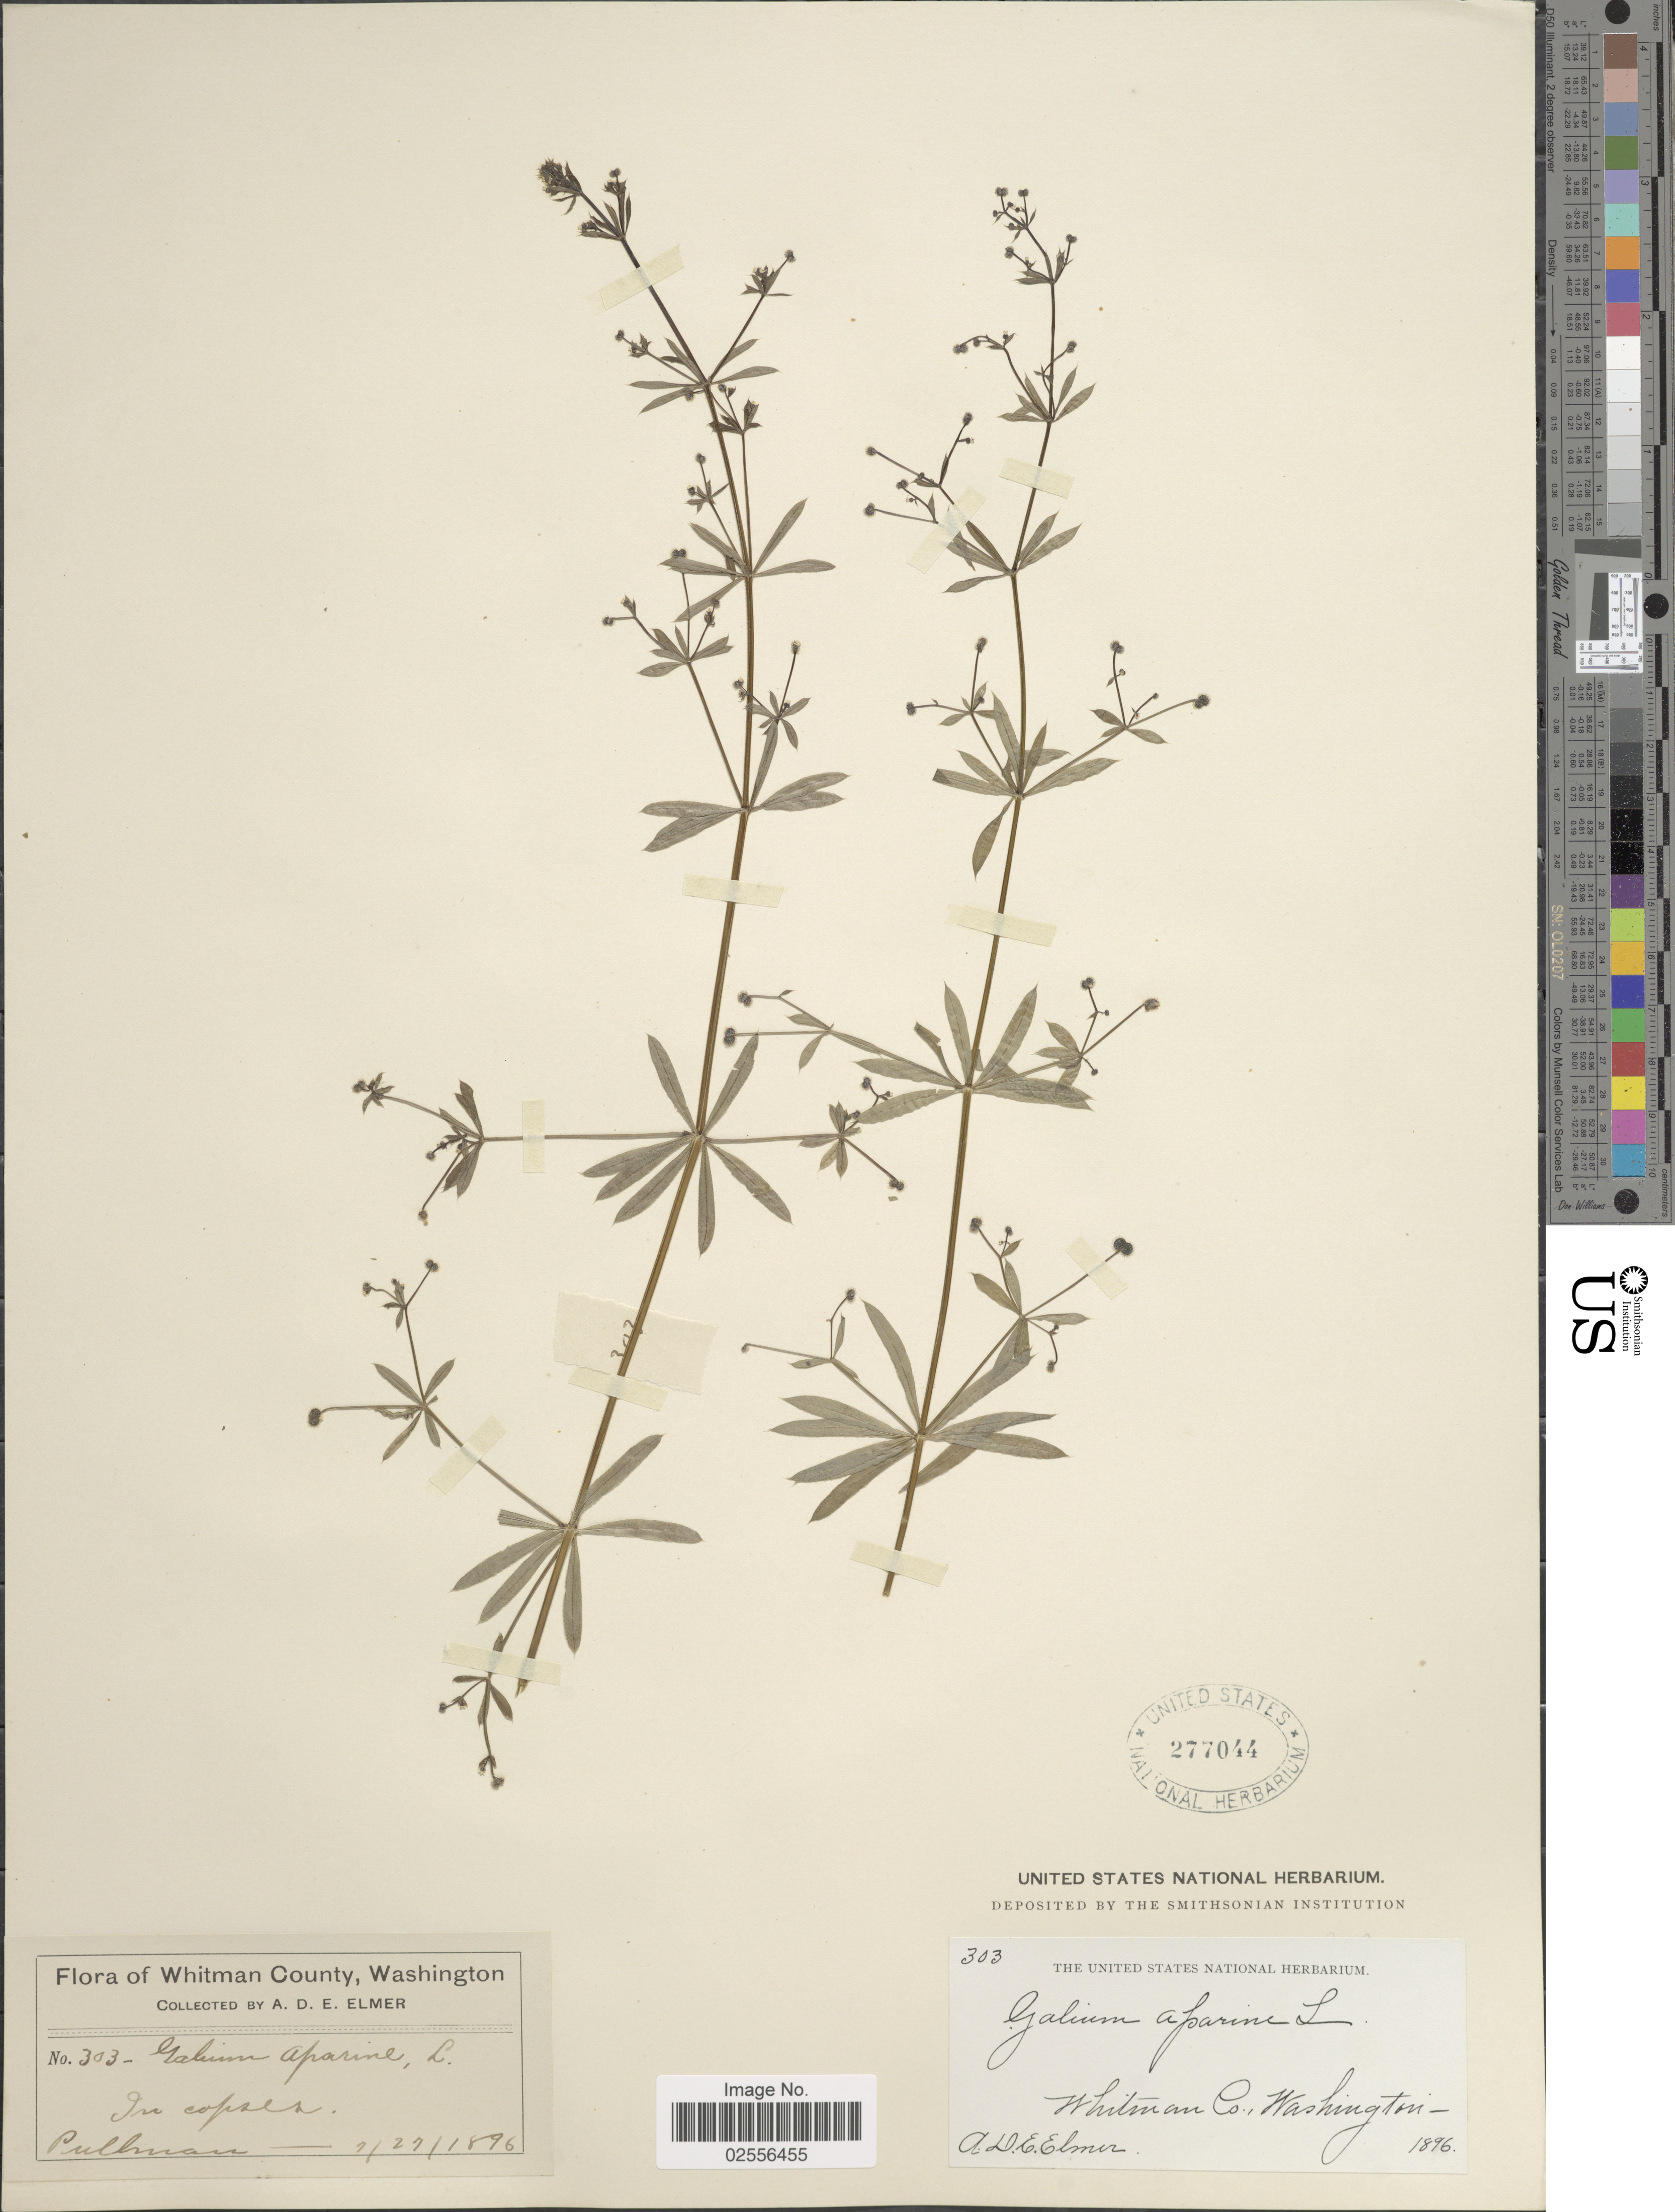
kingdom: Plantae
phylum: Tracheophyta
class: Magnoliopsida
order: Gentianales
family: Rubiaceae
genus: Galium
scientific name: Galium aparine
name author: L.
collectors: A. D. E. Elmer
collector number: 303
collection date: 1896-07-27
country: United States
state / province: Washington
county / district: Whitman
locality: Whitman County, In copses, Pullman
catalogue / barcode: US 277044